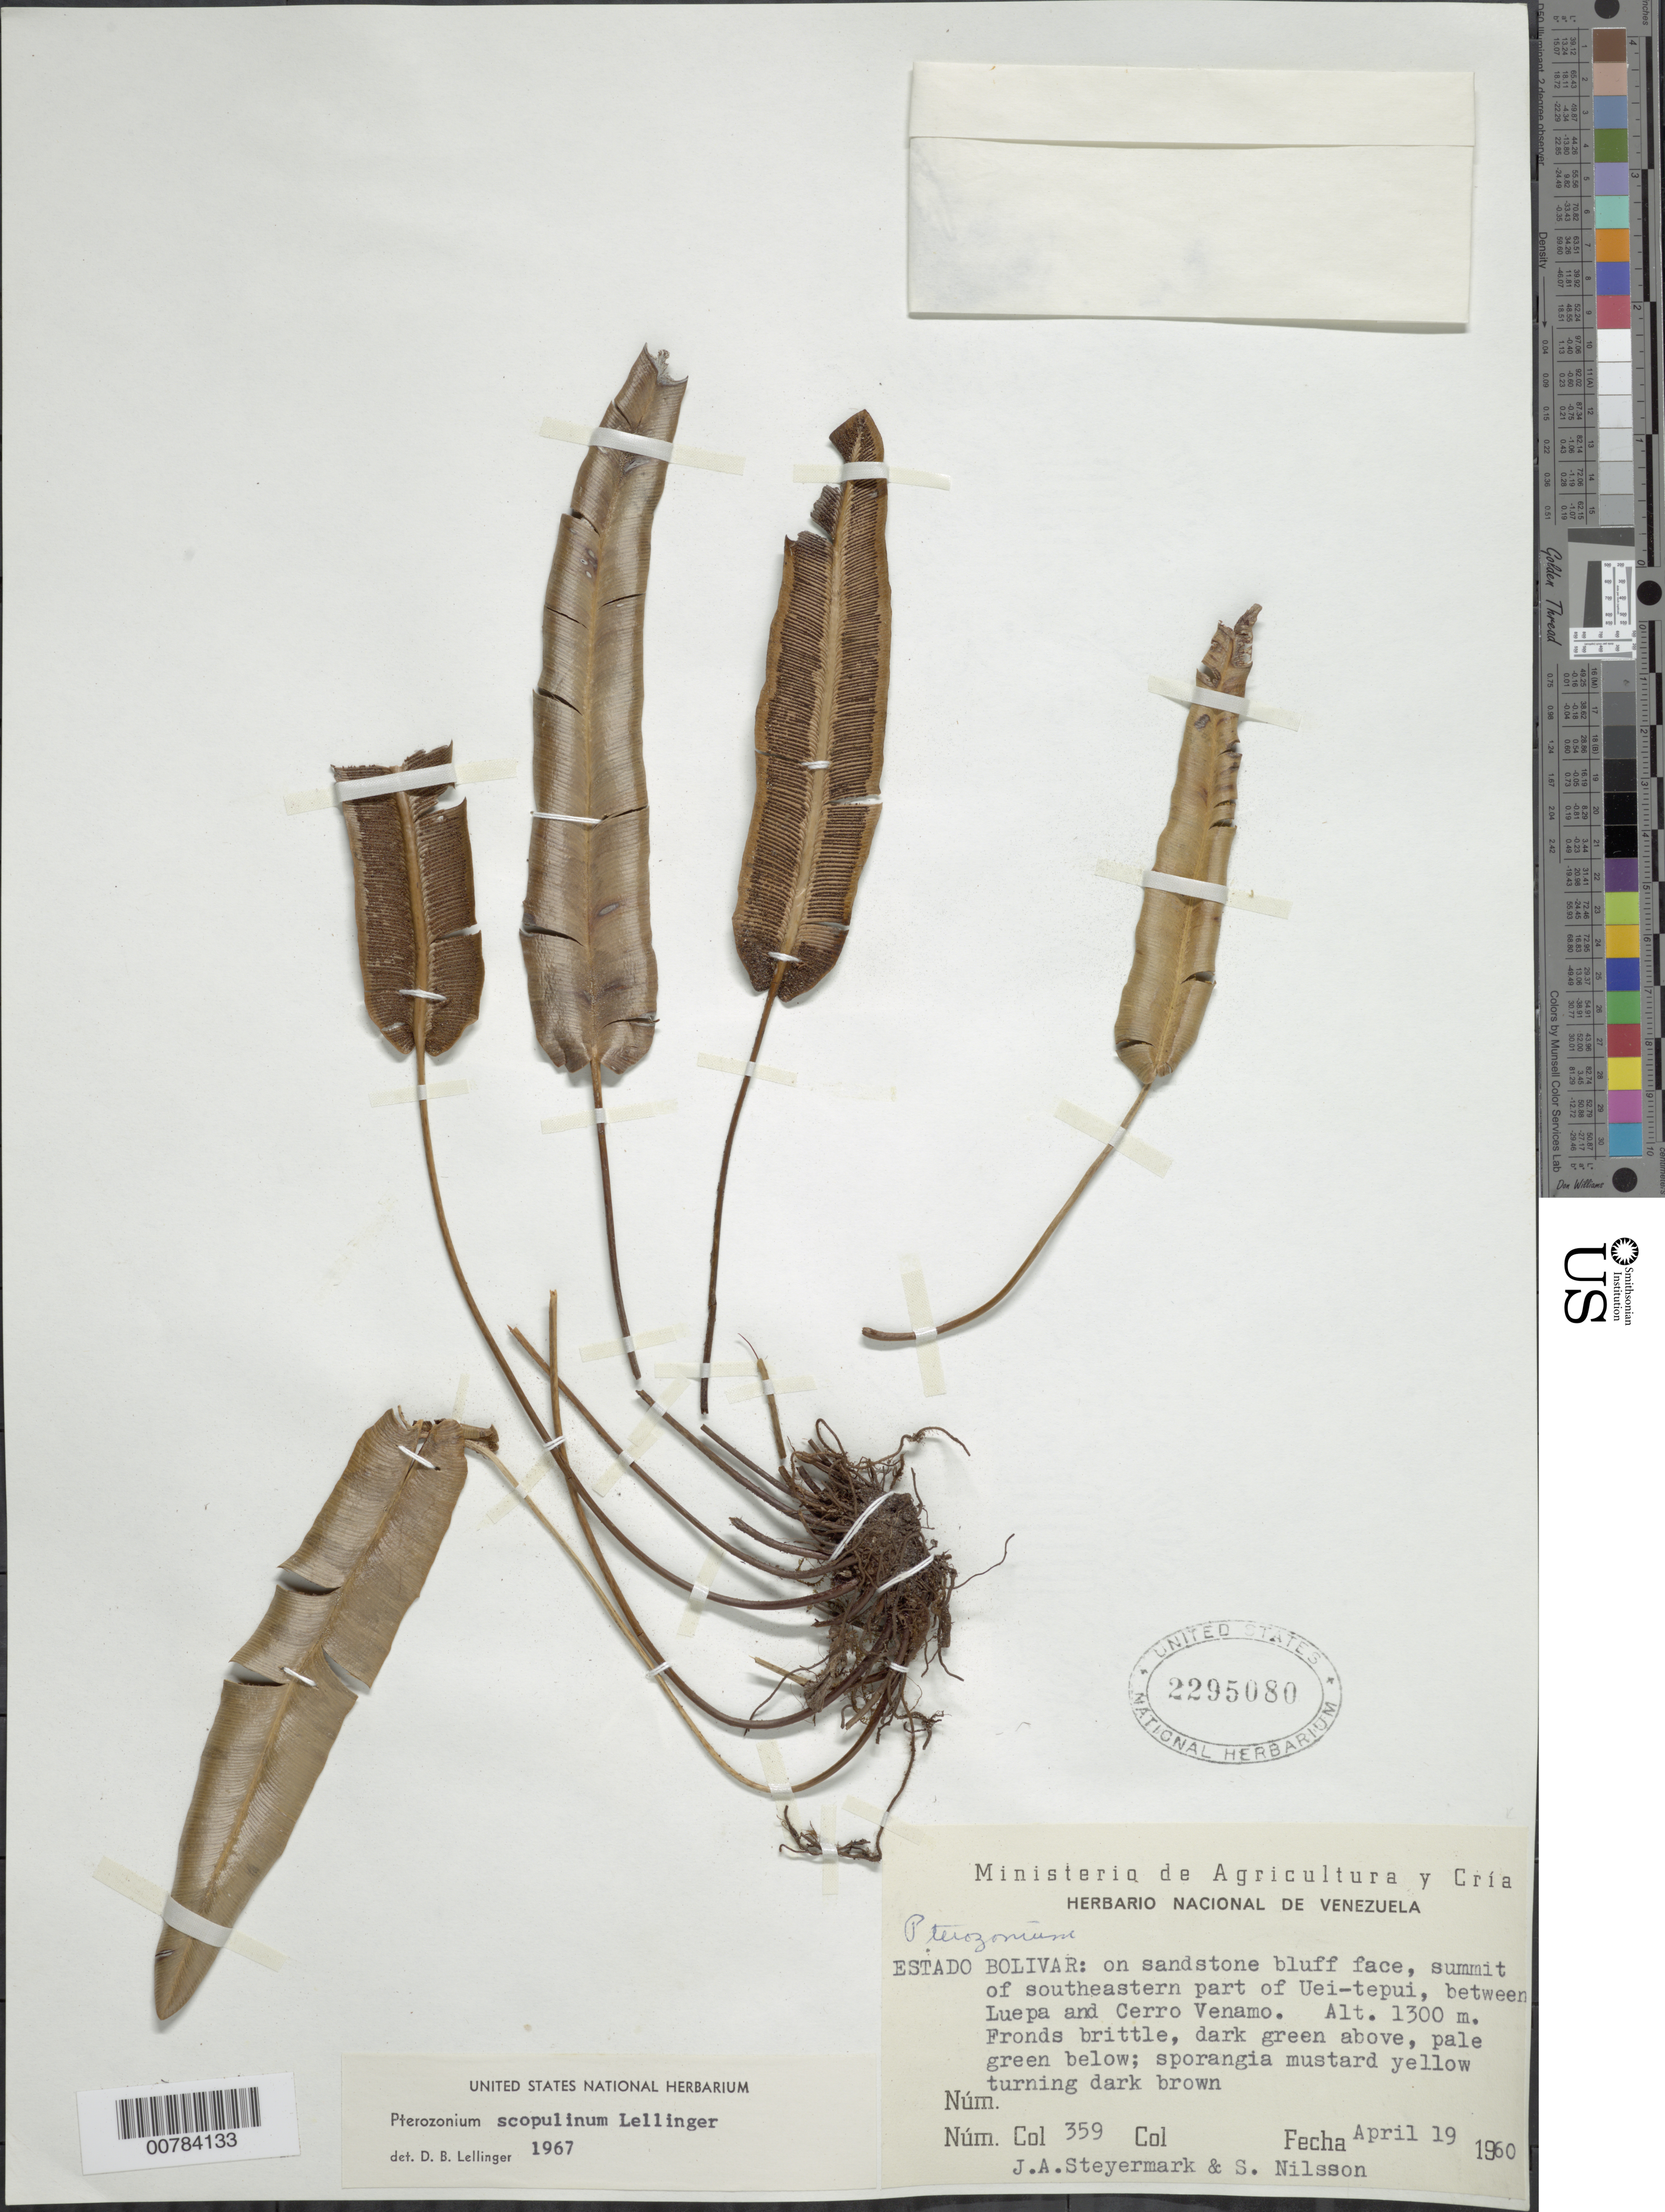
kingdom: Plantae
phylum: Tracheophyta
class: Polypodiopsida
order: Polypodiales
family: Pteridaceae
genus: Pterozonium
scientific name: Pterozonium scopulinum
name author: Lellinger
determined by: Lellinger, David B., (BOT), Smithsonian Institution - National Museum of Natural History (UNITED STATES)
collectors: J. Steyermark & S. Nilsson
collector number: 60 359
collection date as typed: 19-Apr-60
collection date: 1960-04-19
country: Venezuela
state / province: Bolívar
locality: Uei-tepuí, between Luepa and Cerro Venamo, SE slopes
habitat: Sandstone bluff face, summit,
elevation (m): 1300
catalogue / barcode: US 2295080